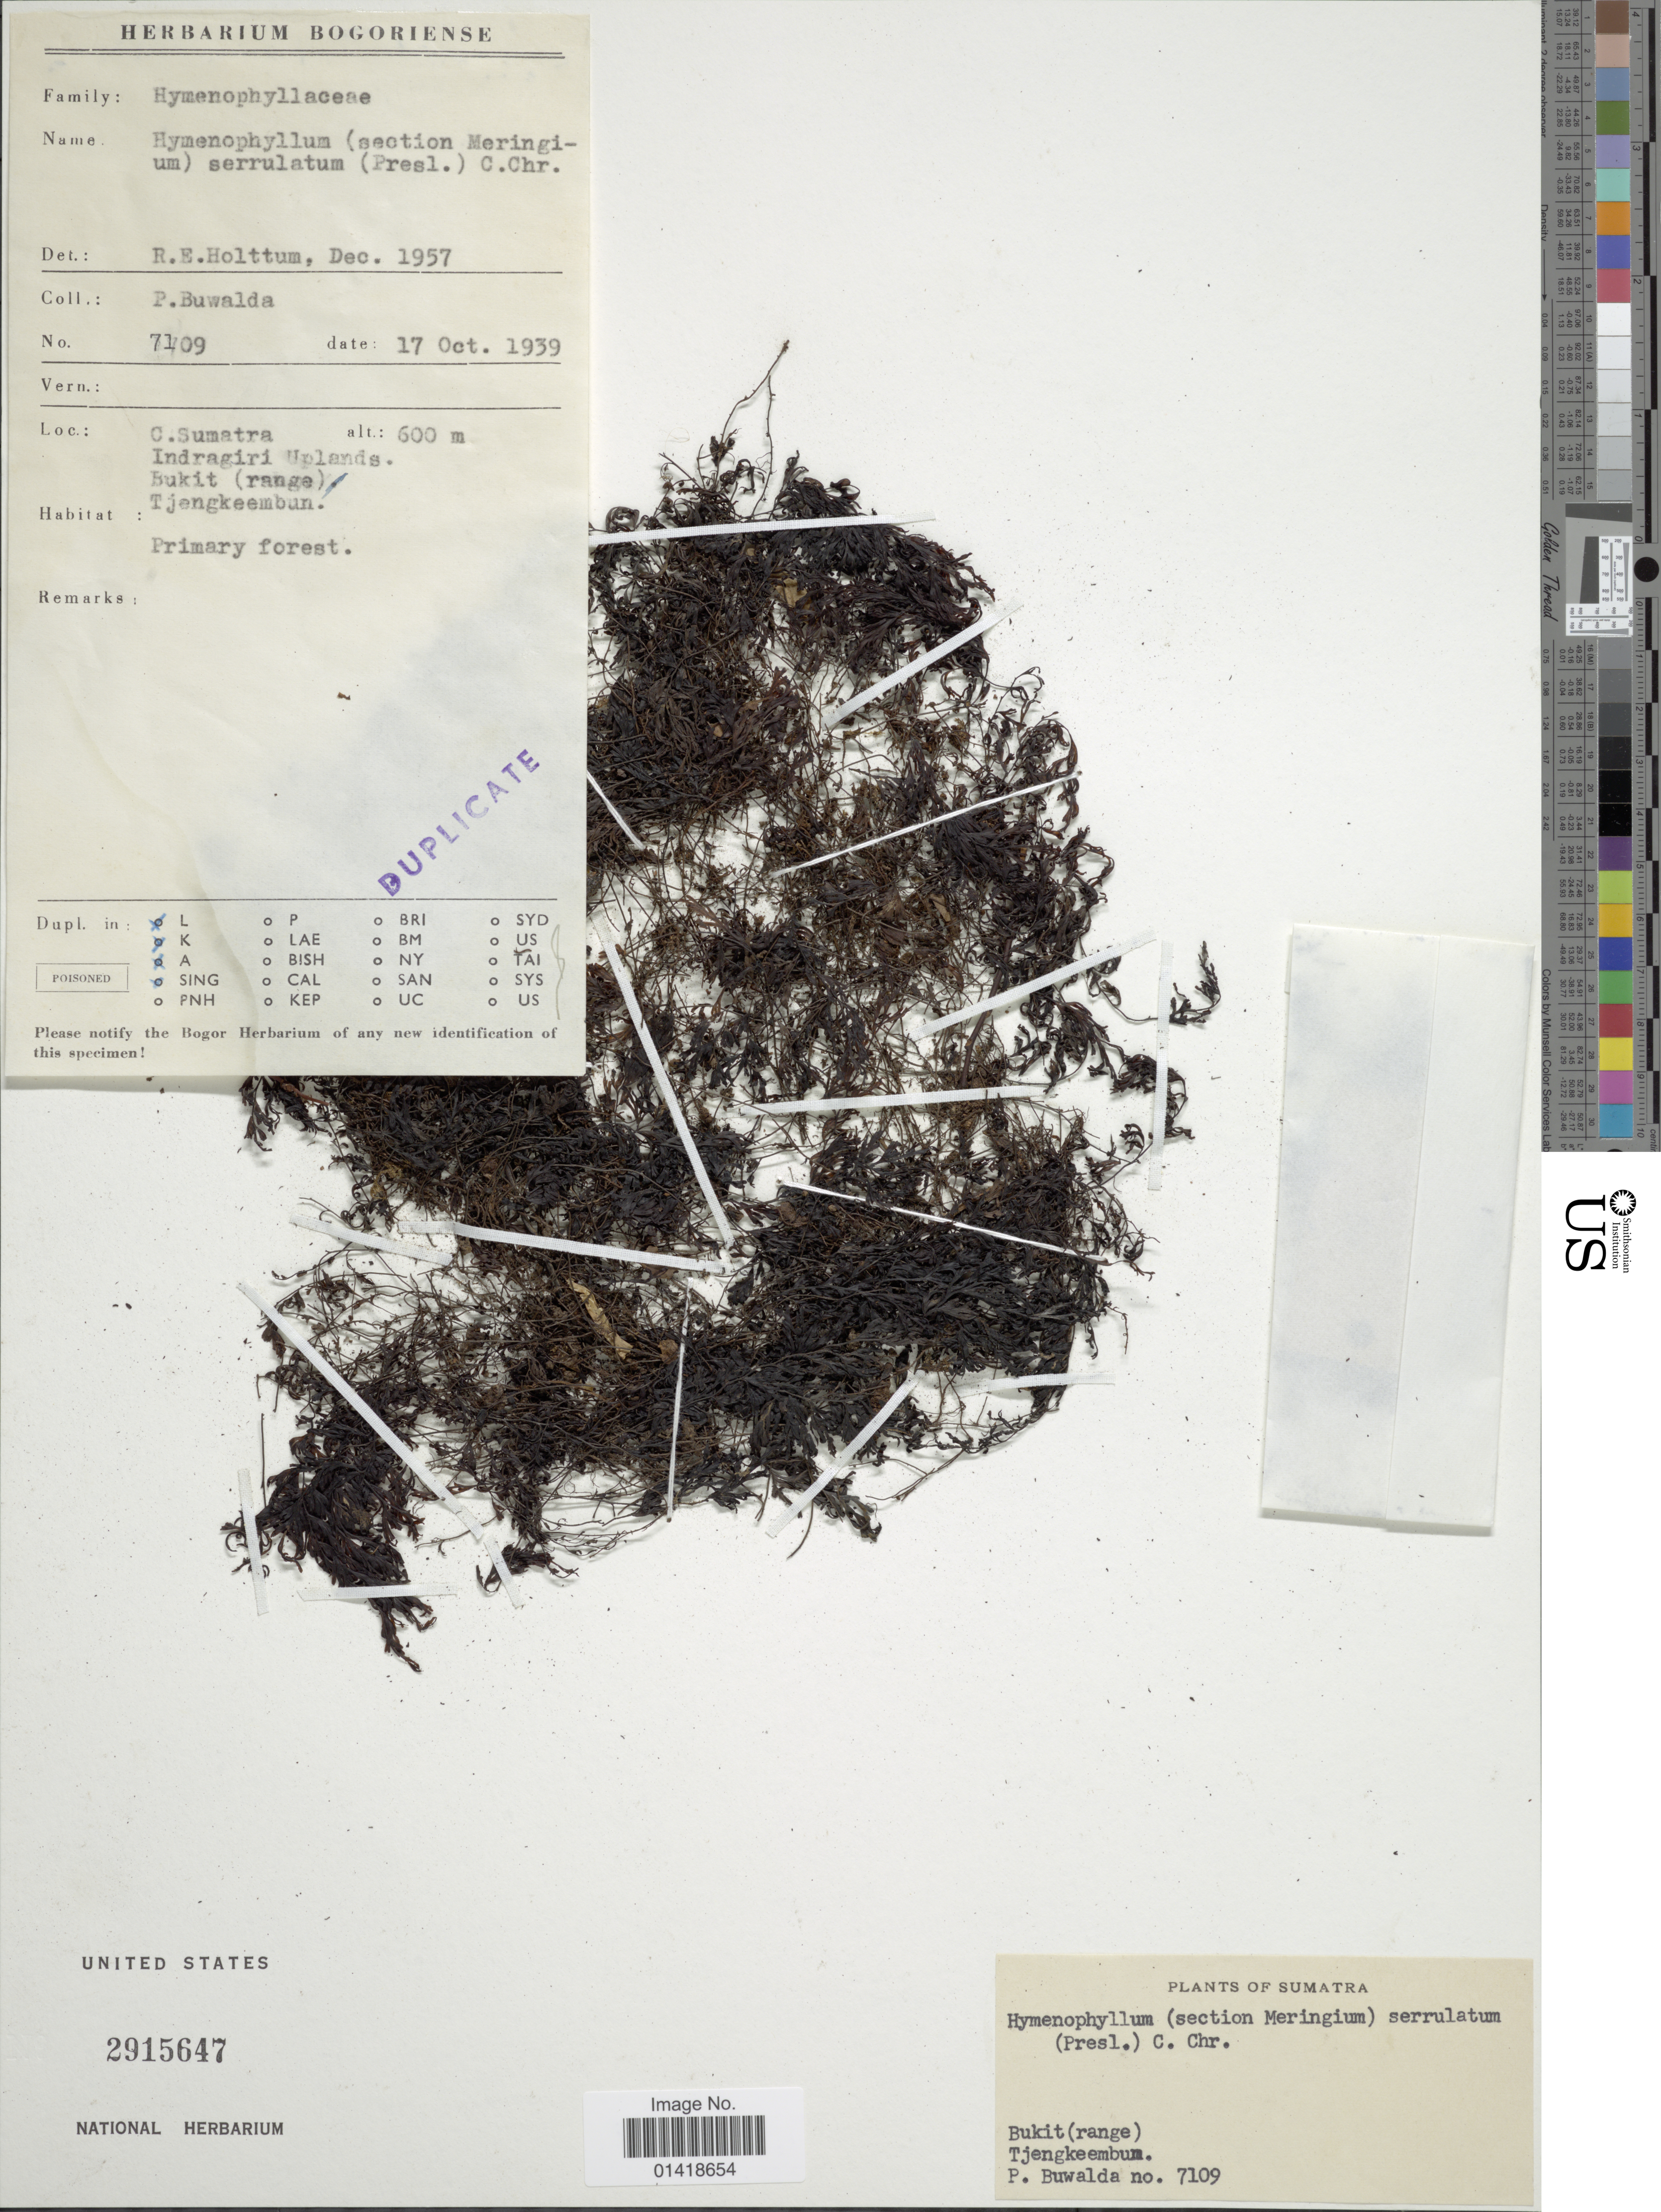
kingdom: Plantae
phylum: Tracheophyta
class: Polypodiopsida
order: Hymenophyllales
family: Hymenophyllaceae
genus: Hymenophyllum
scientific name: Hymenophyllum serrulatum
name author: (C. Presl) C. Chr.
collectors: P. Buwalda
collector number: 7109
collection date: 1939-10-17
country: Indonesia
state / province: Sumatra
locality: C. Sumatra. Inddragiri Uplands. Bukit (range). Tjengkeembun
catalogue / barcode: US 2915647